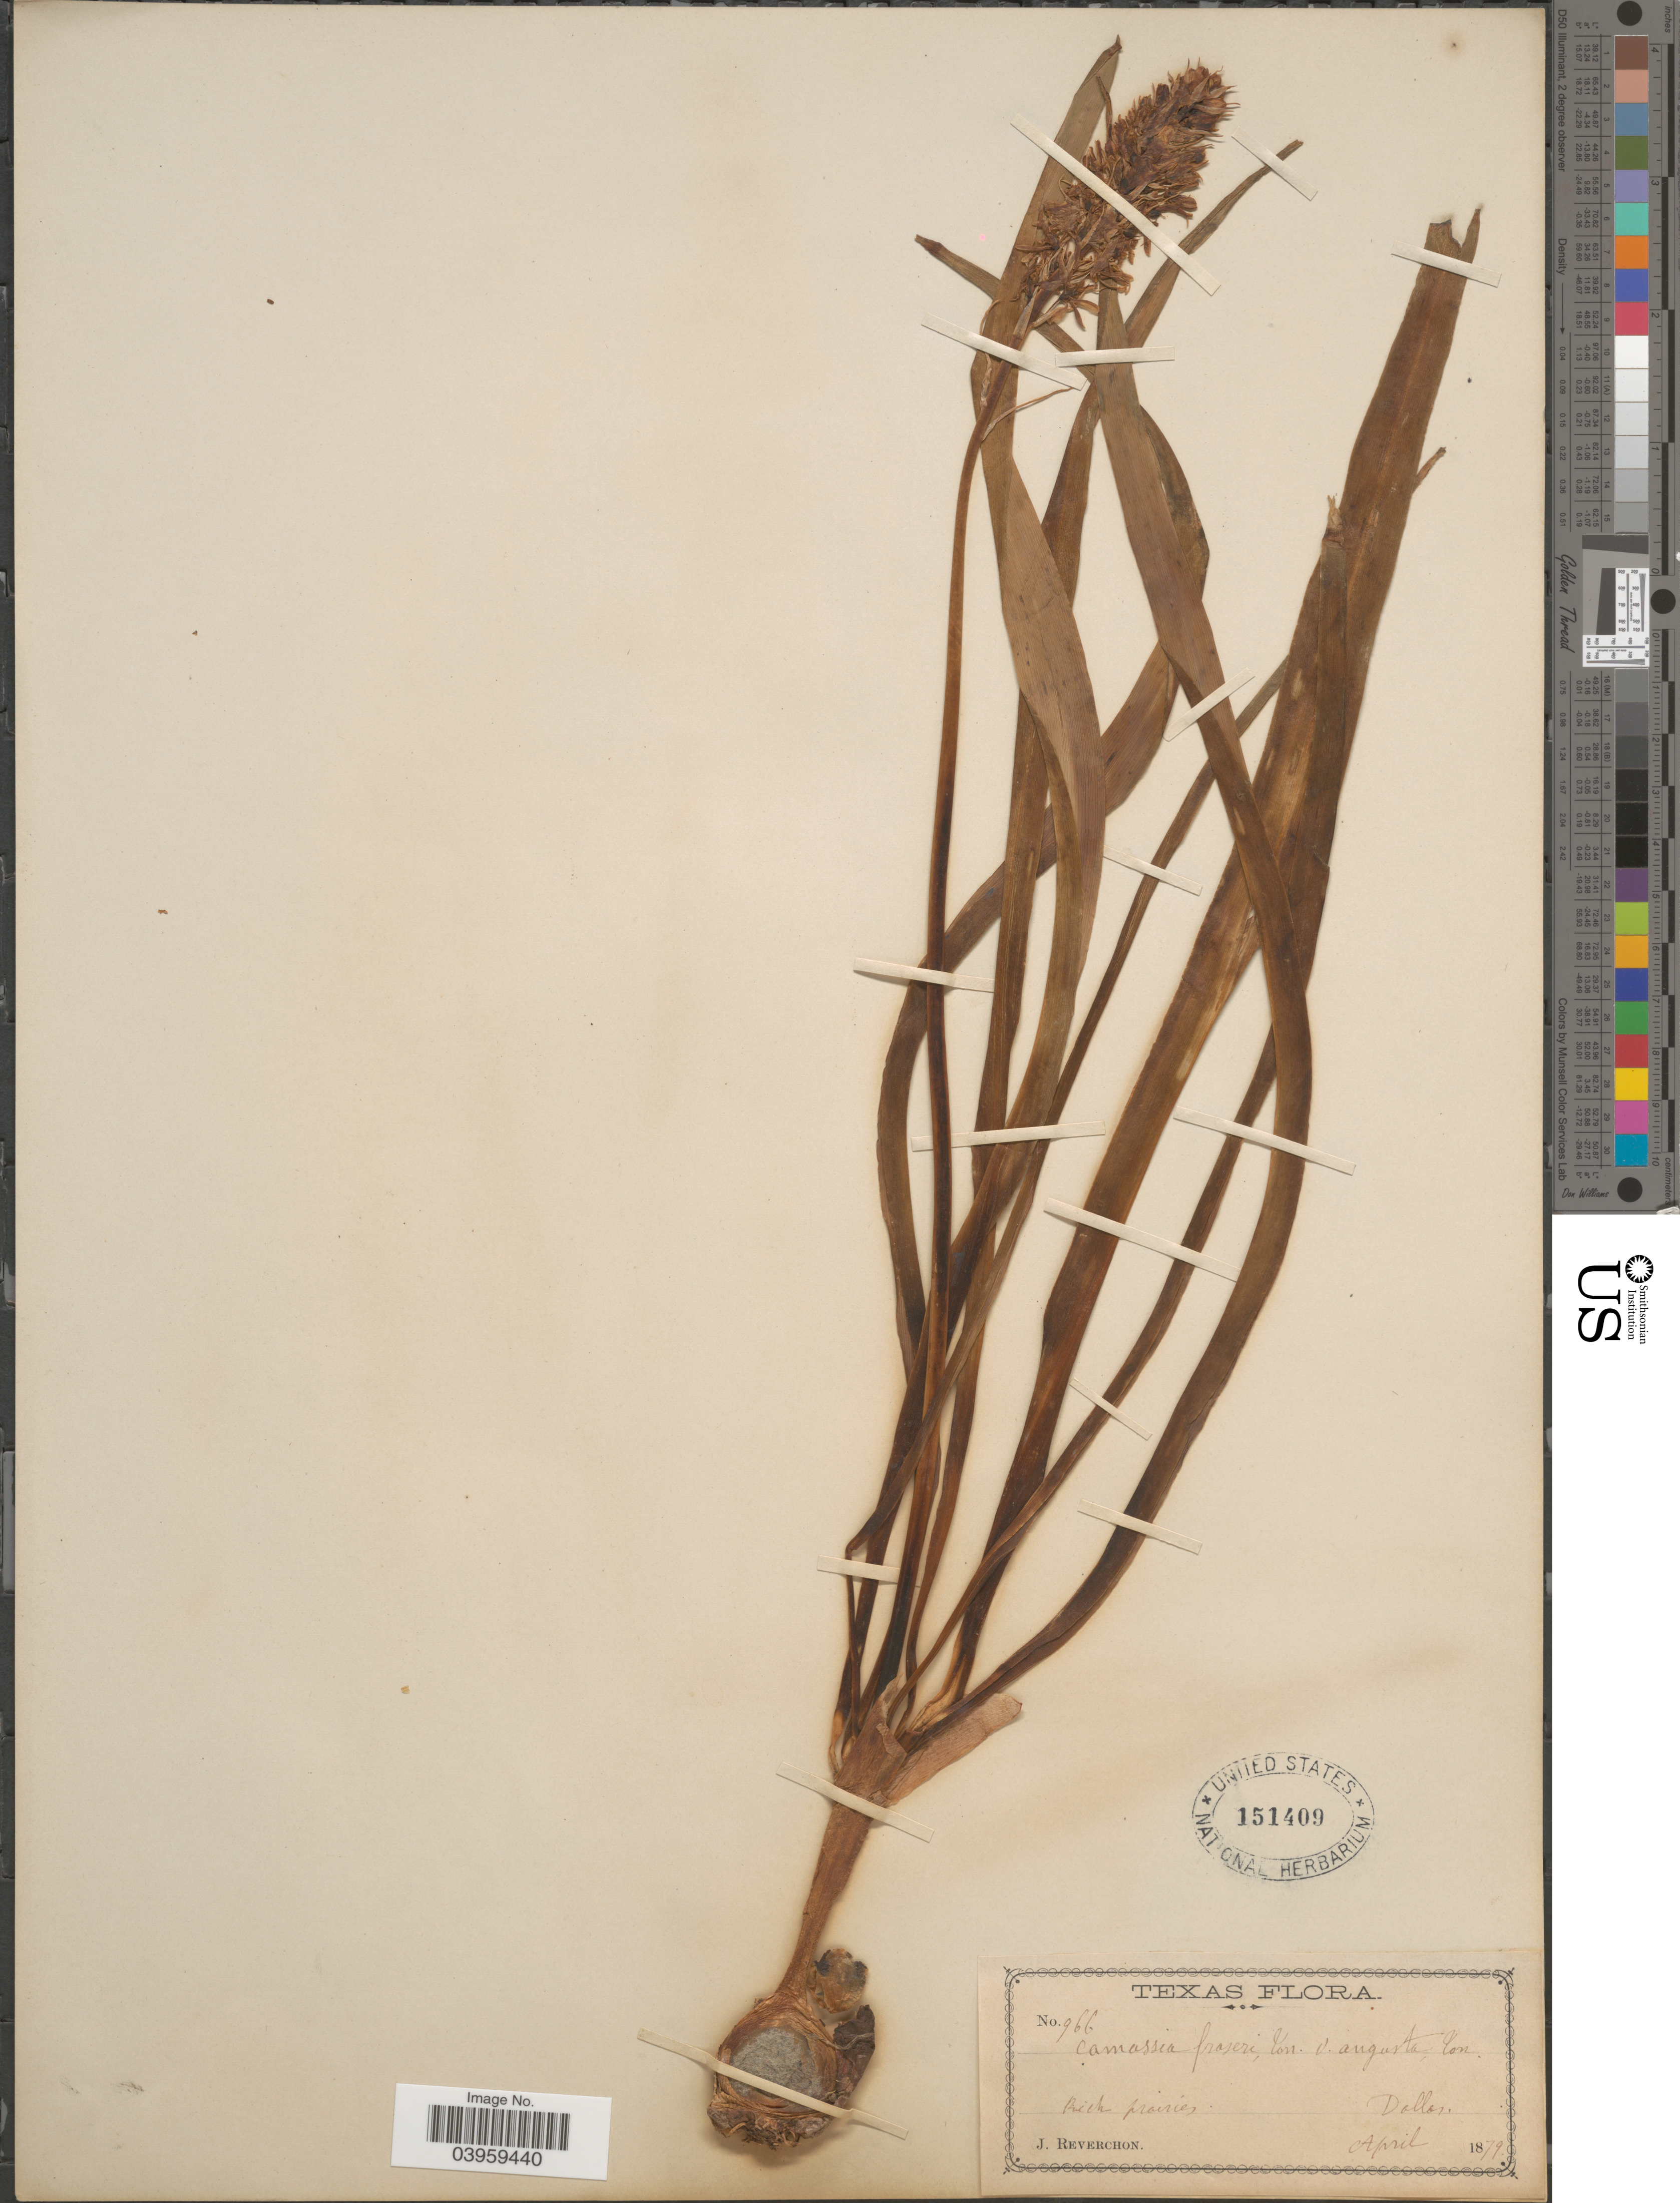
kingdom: Plantae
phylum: Tracheophyta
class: Liliopsida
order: Asparagales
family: Asparagaceae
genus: Camassia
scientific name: Camassia angusta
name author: (Engelm.) Blank.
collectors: J. Reverchon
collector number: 966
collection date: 1879-04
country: United States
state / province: Texas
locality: Rich prairies. Dallas.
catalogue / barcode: US 151409